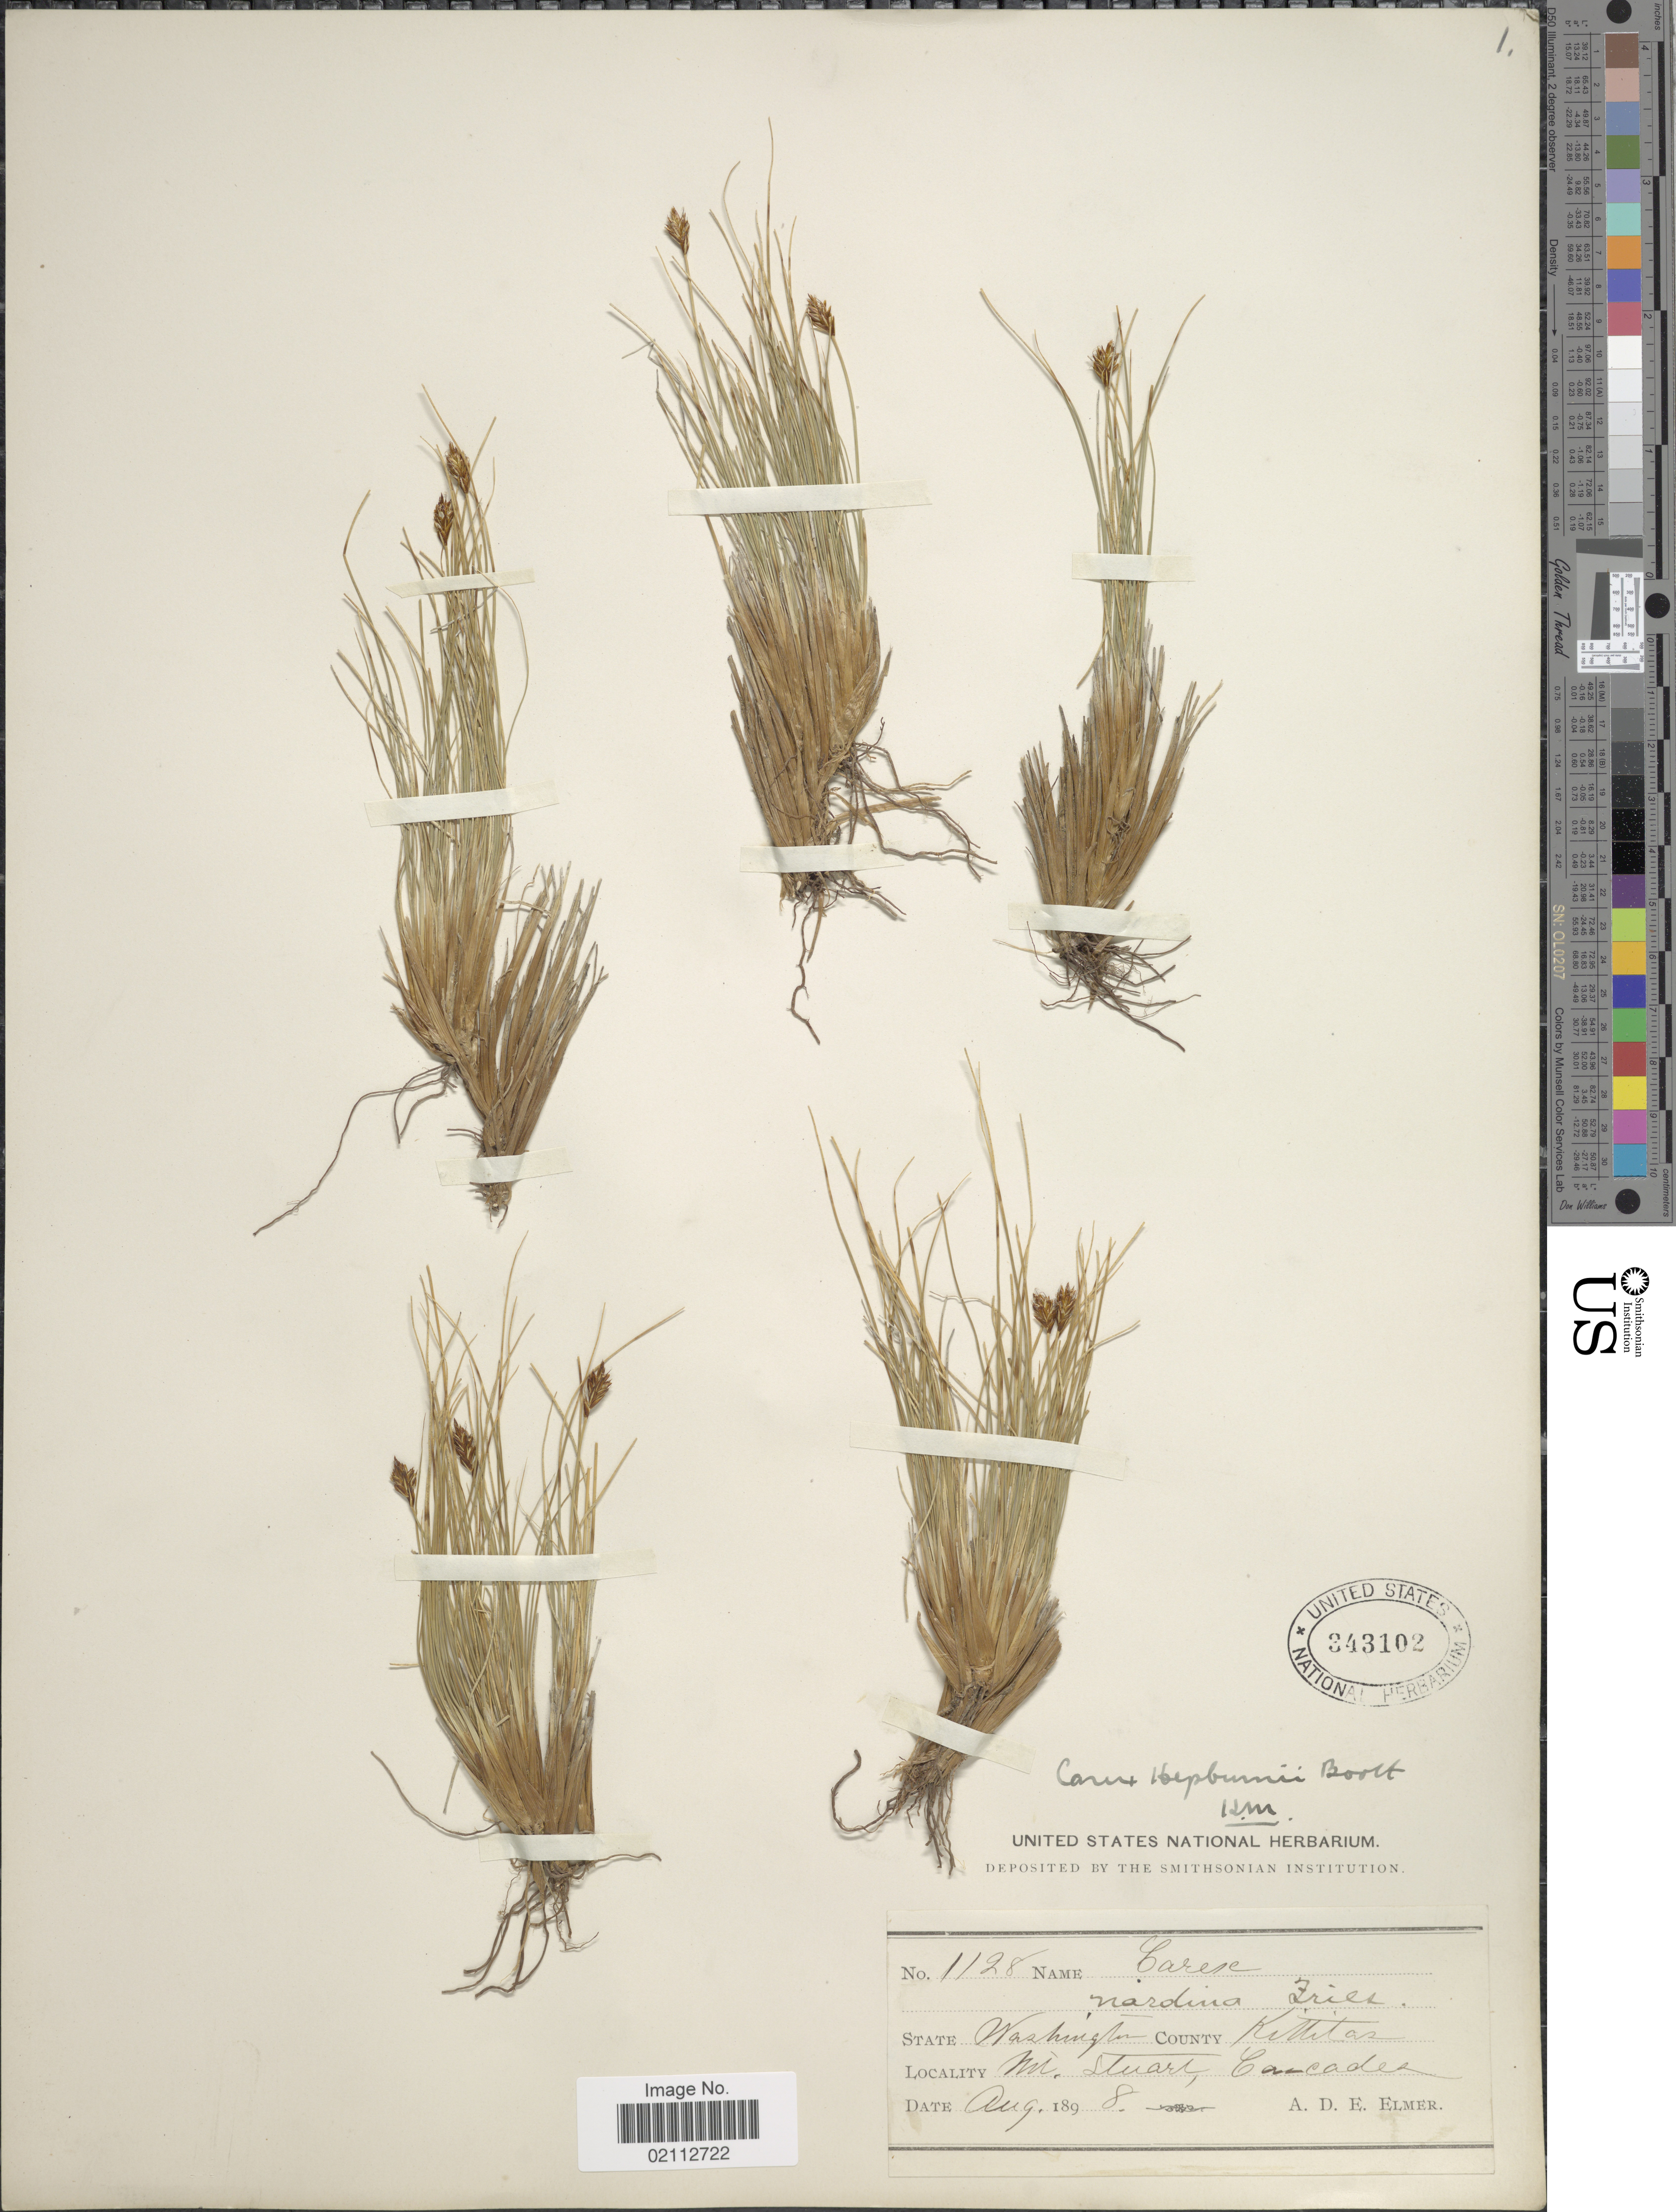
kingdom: Plantae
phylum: Tracheophyta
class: Liliopsida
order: Poales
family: Cyperaceae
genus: Carex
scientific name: Carex nardina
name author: (Hornem.) Fr.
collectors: A. D. E. Elmer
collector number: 1128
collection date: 1898-08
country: United States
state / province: Washington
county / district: Kittitas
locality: County Kittitas. Mt. Stuart, Cascades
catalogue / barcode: US 343102